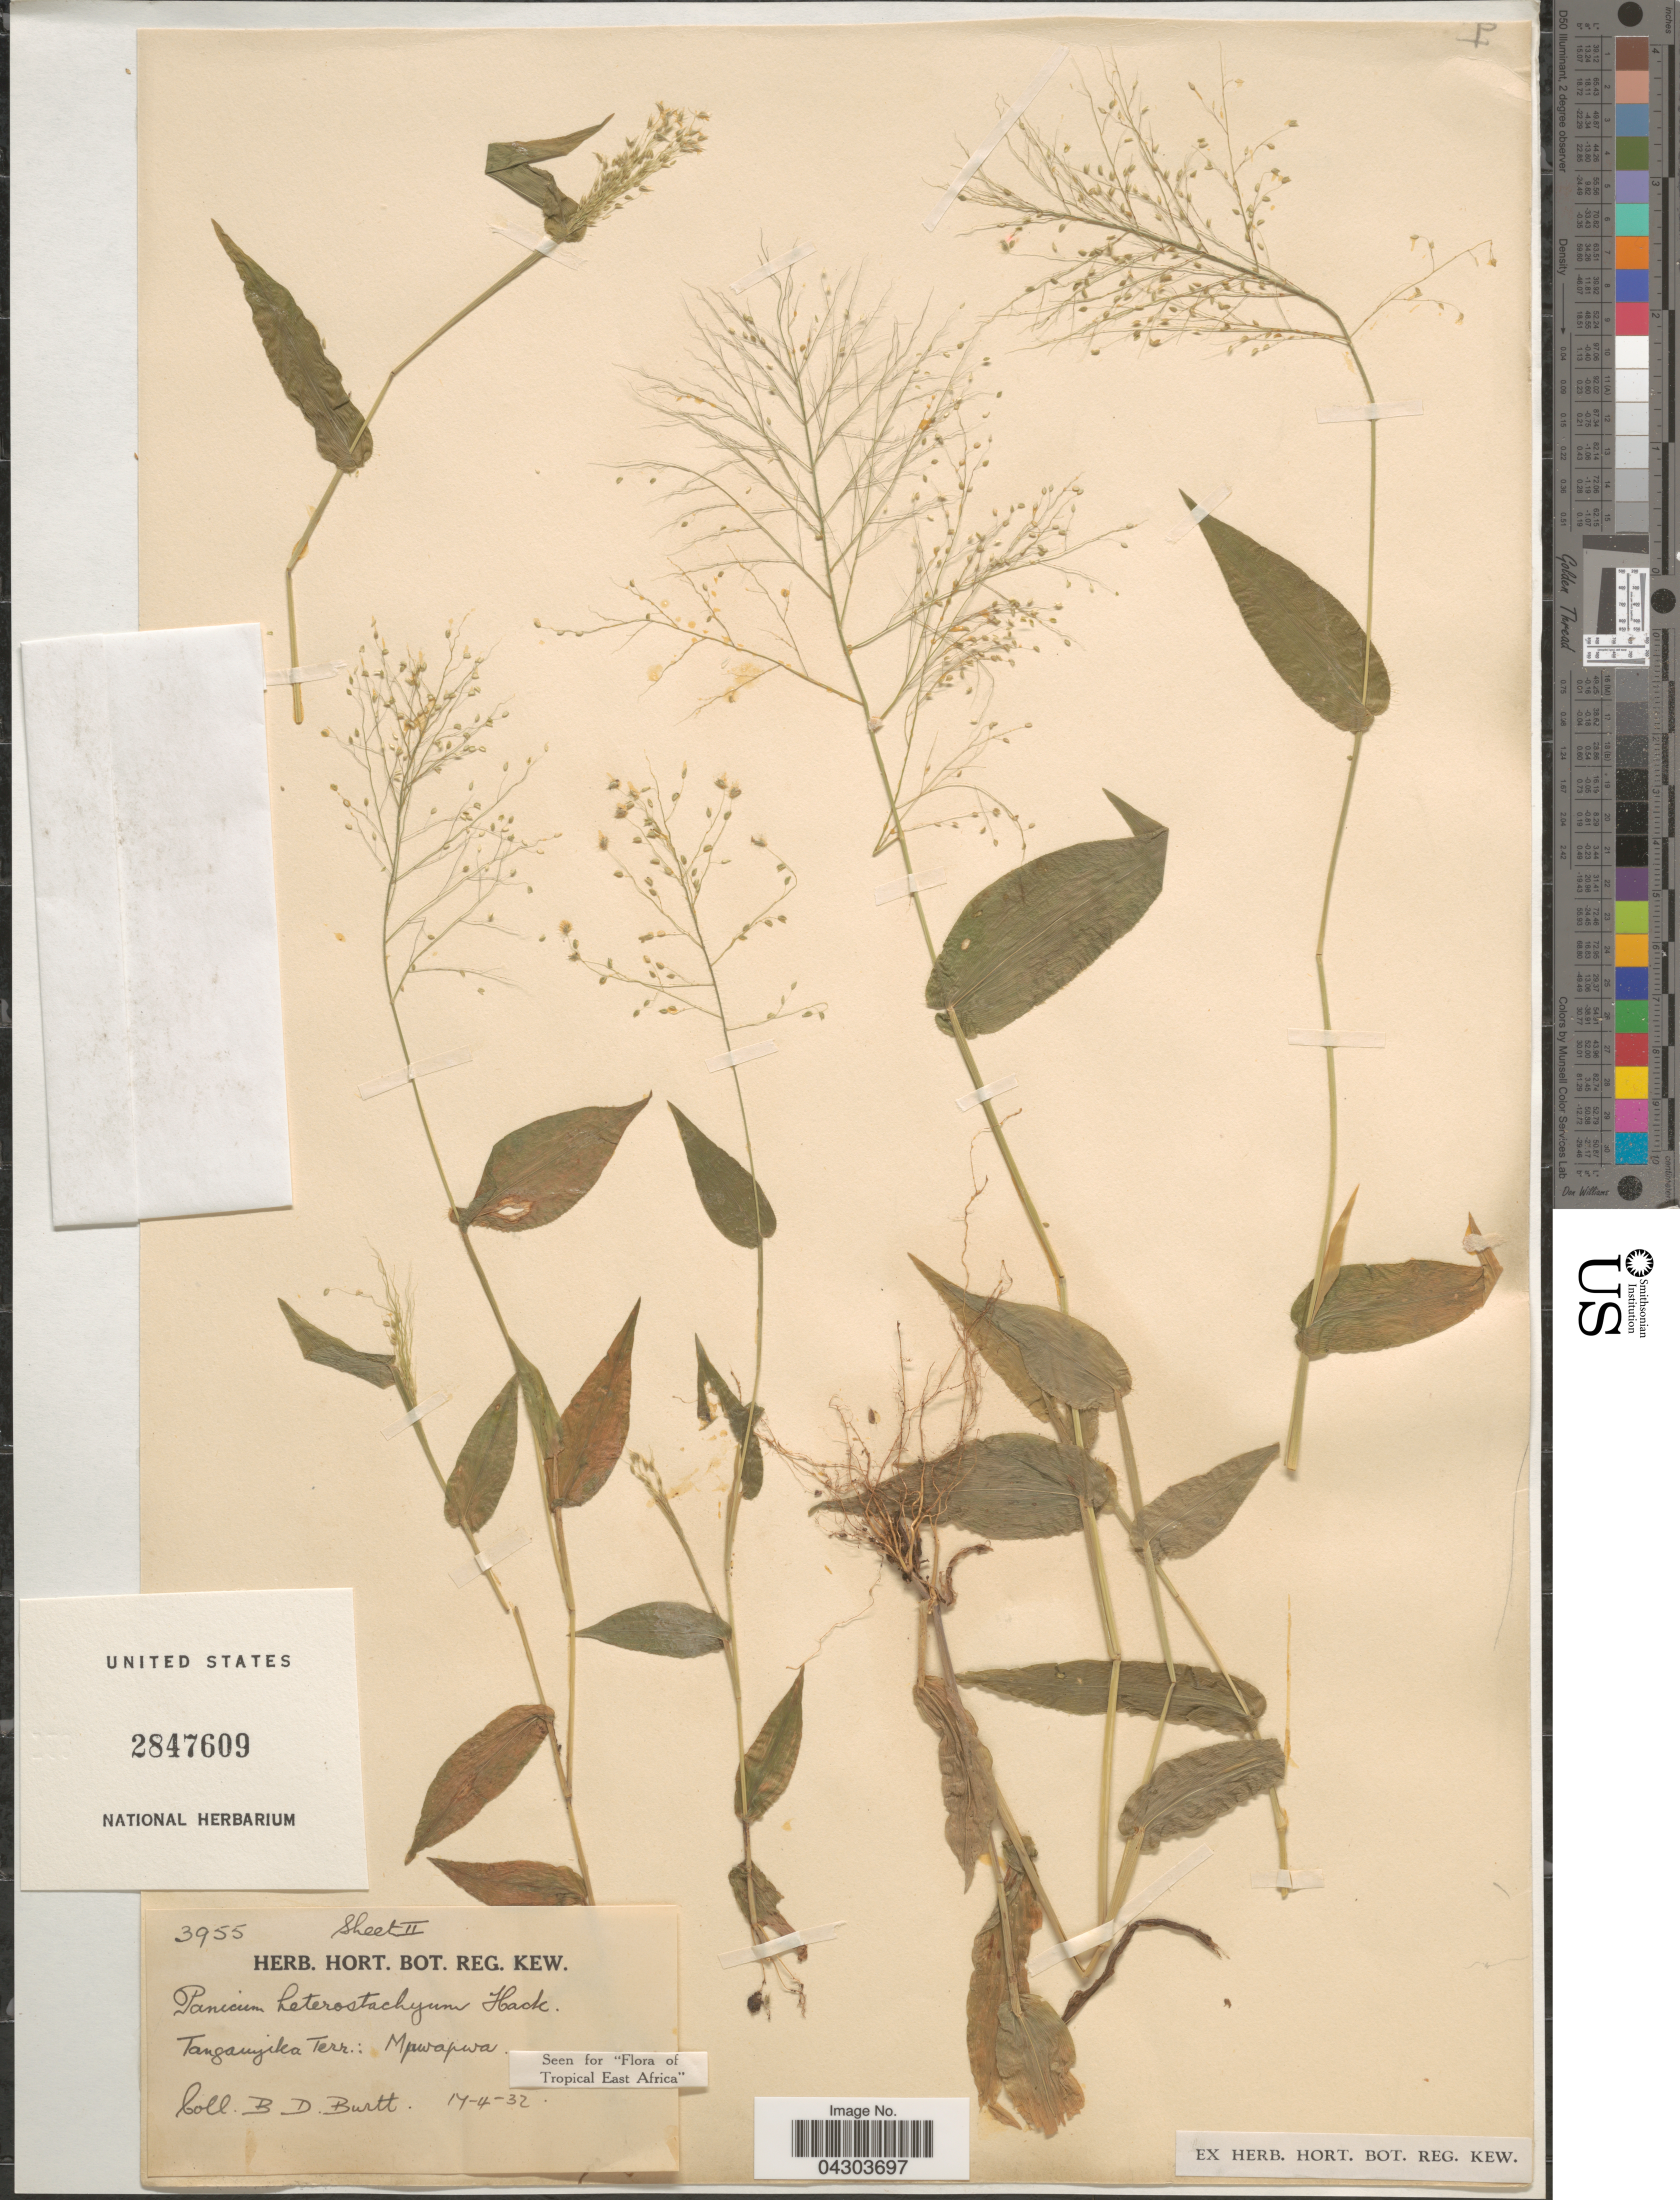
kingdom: Plantae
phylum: Tracheophyta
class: Liliopsida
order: Poales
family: Poaceae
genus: Panicum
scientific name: Panicum hirtum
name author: Lam.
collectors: B. D. Burtt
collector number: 3955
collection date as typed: Transcribed d/m/y: 17/4/32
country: Tanzania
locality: Tanganyika Terr.: Mpwapwa.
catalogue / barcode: US 2847609